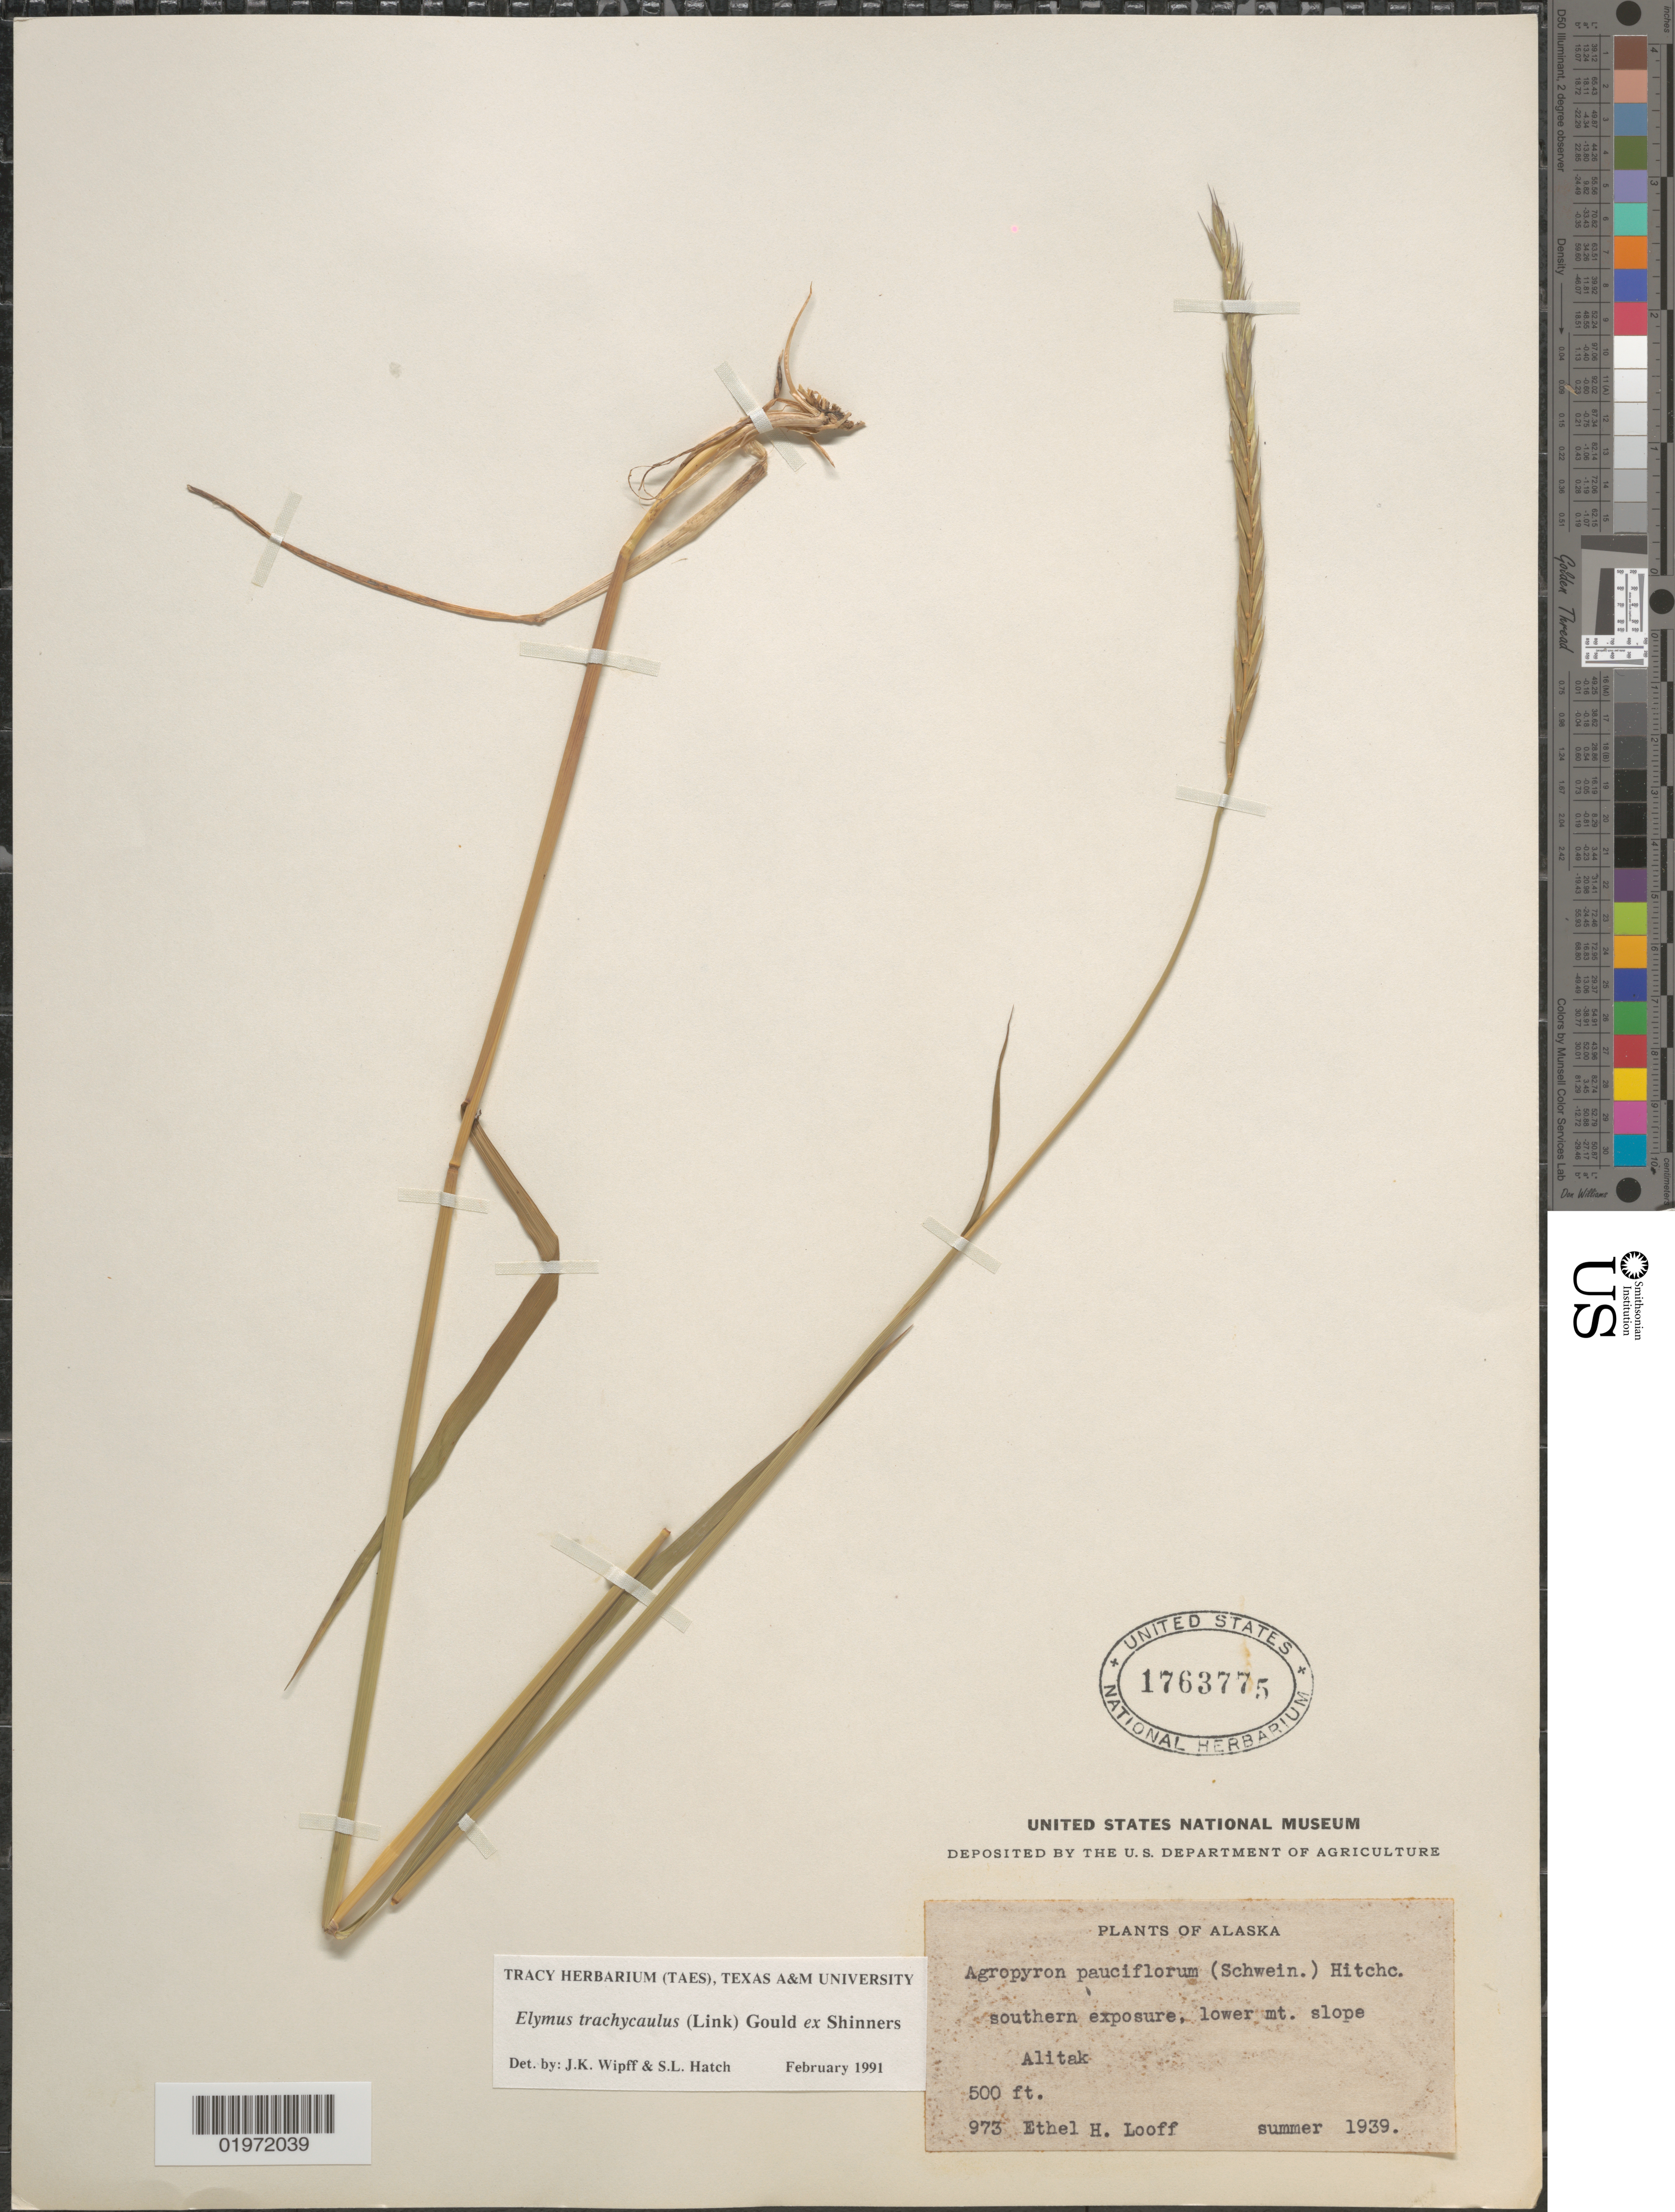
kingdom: Plantae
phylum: Tracheophyta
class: Liliopsida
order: Poales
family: Poaceae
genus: Elymus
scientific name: Elymus trachycaulus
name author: (Link) Gould ex Shinners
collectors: E. Looff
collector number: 973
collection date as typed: summer 1939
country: United States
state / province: Alaska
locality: Southern exposure, lower mt. slope Alitak.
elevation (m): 152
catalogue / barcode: US 1763775